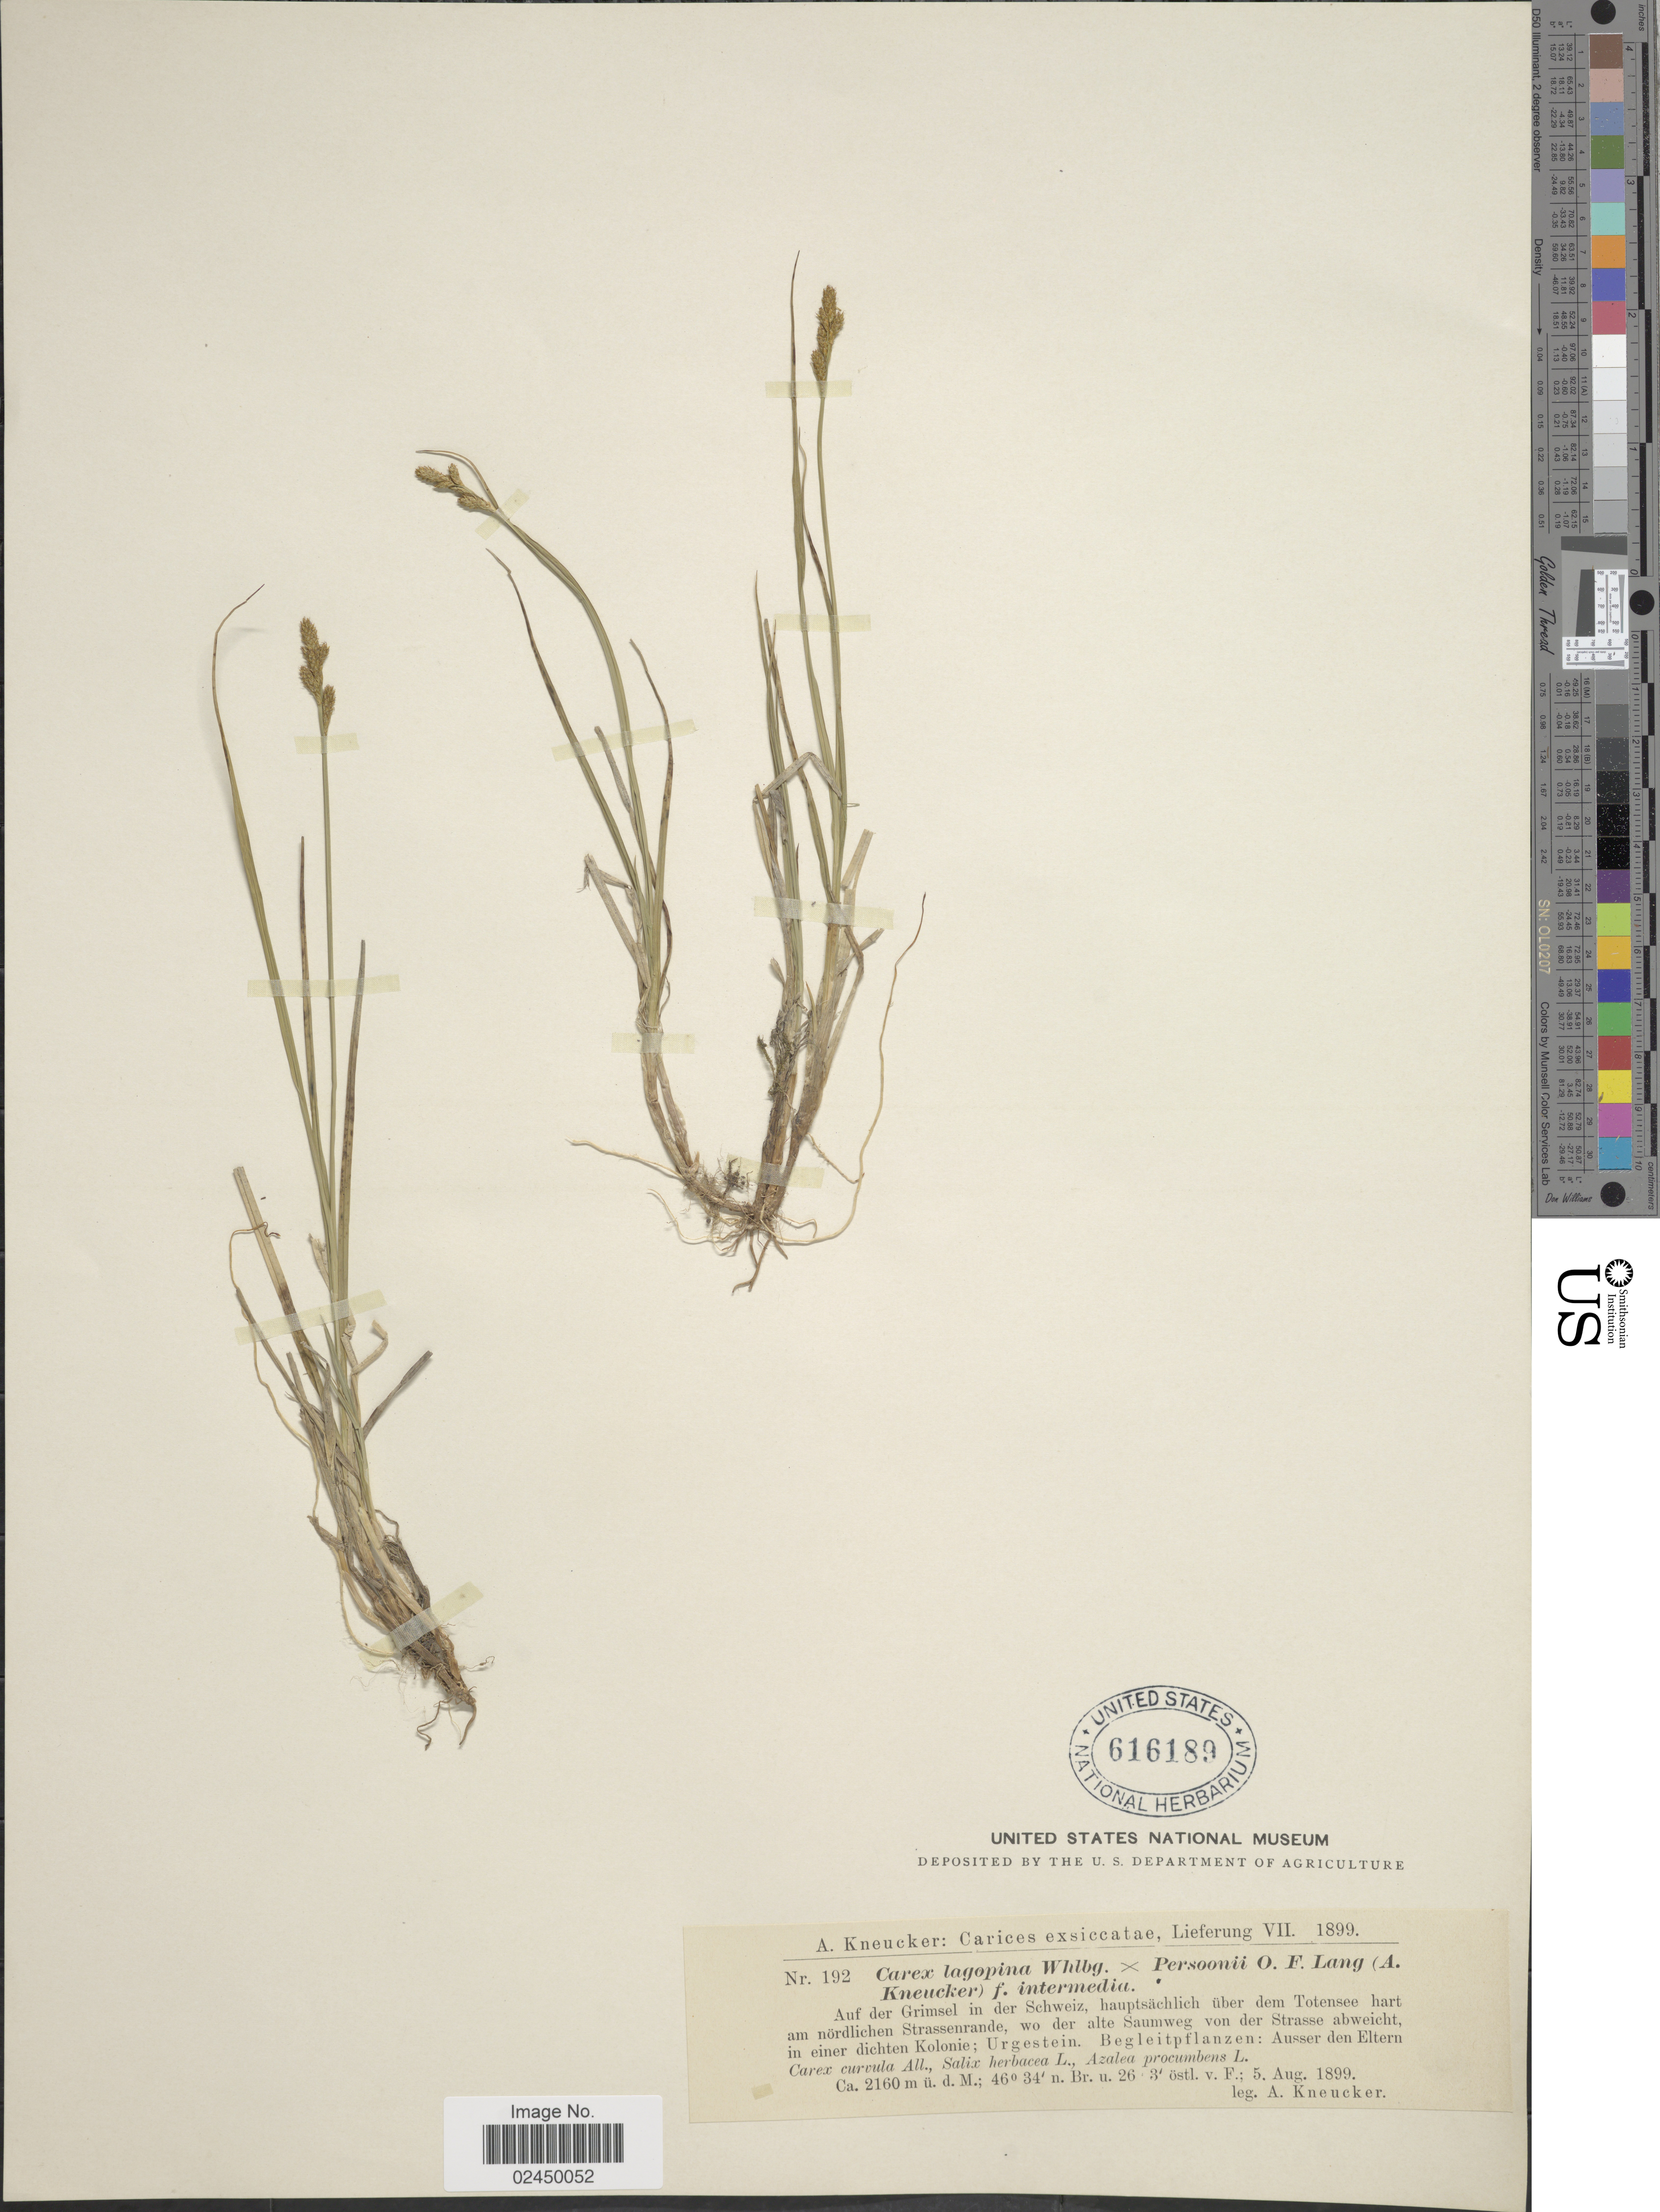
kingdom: Plantae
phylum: Tracheophyta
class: Liliopsida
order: Poales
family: Cyperaceae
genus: Carex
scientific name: Carex lachenalii subsp. lachenalii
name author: Schkuhr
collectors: A. Kneucker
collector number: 192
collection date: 1899-08-05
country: Switzerland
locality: Auf der Grimsel in der Schweiz, hauptsachlich uber dem Totensee hart am nordlichen Strassenrande, wo der alte Saumweg von der Strasse abweicht, in einer dichten Kolonie; Urgestein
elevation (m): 2160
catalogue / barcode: US 616189